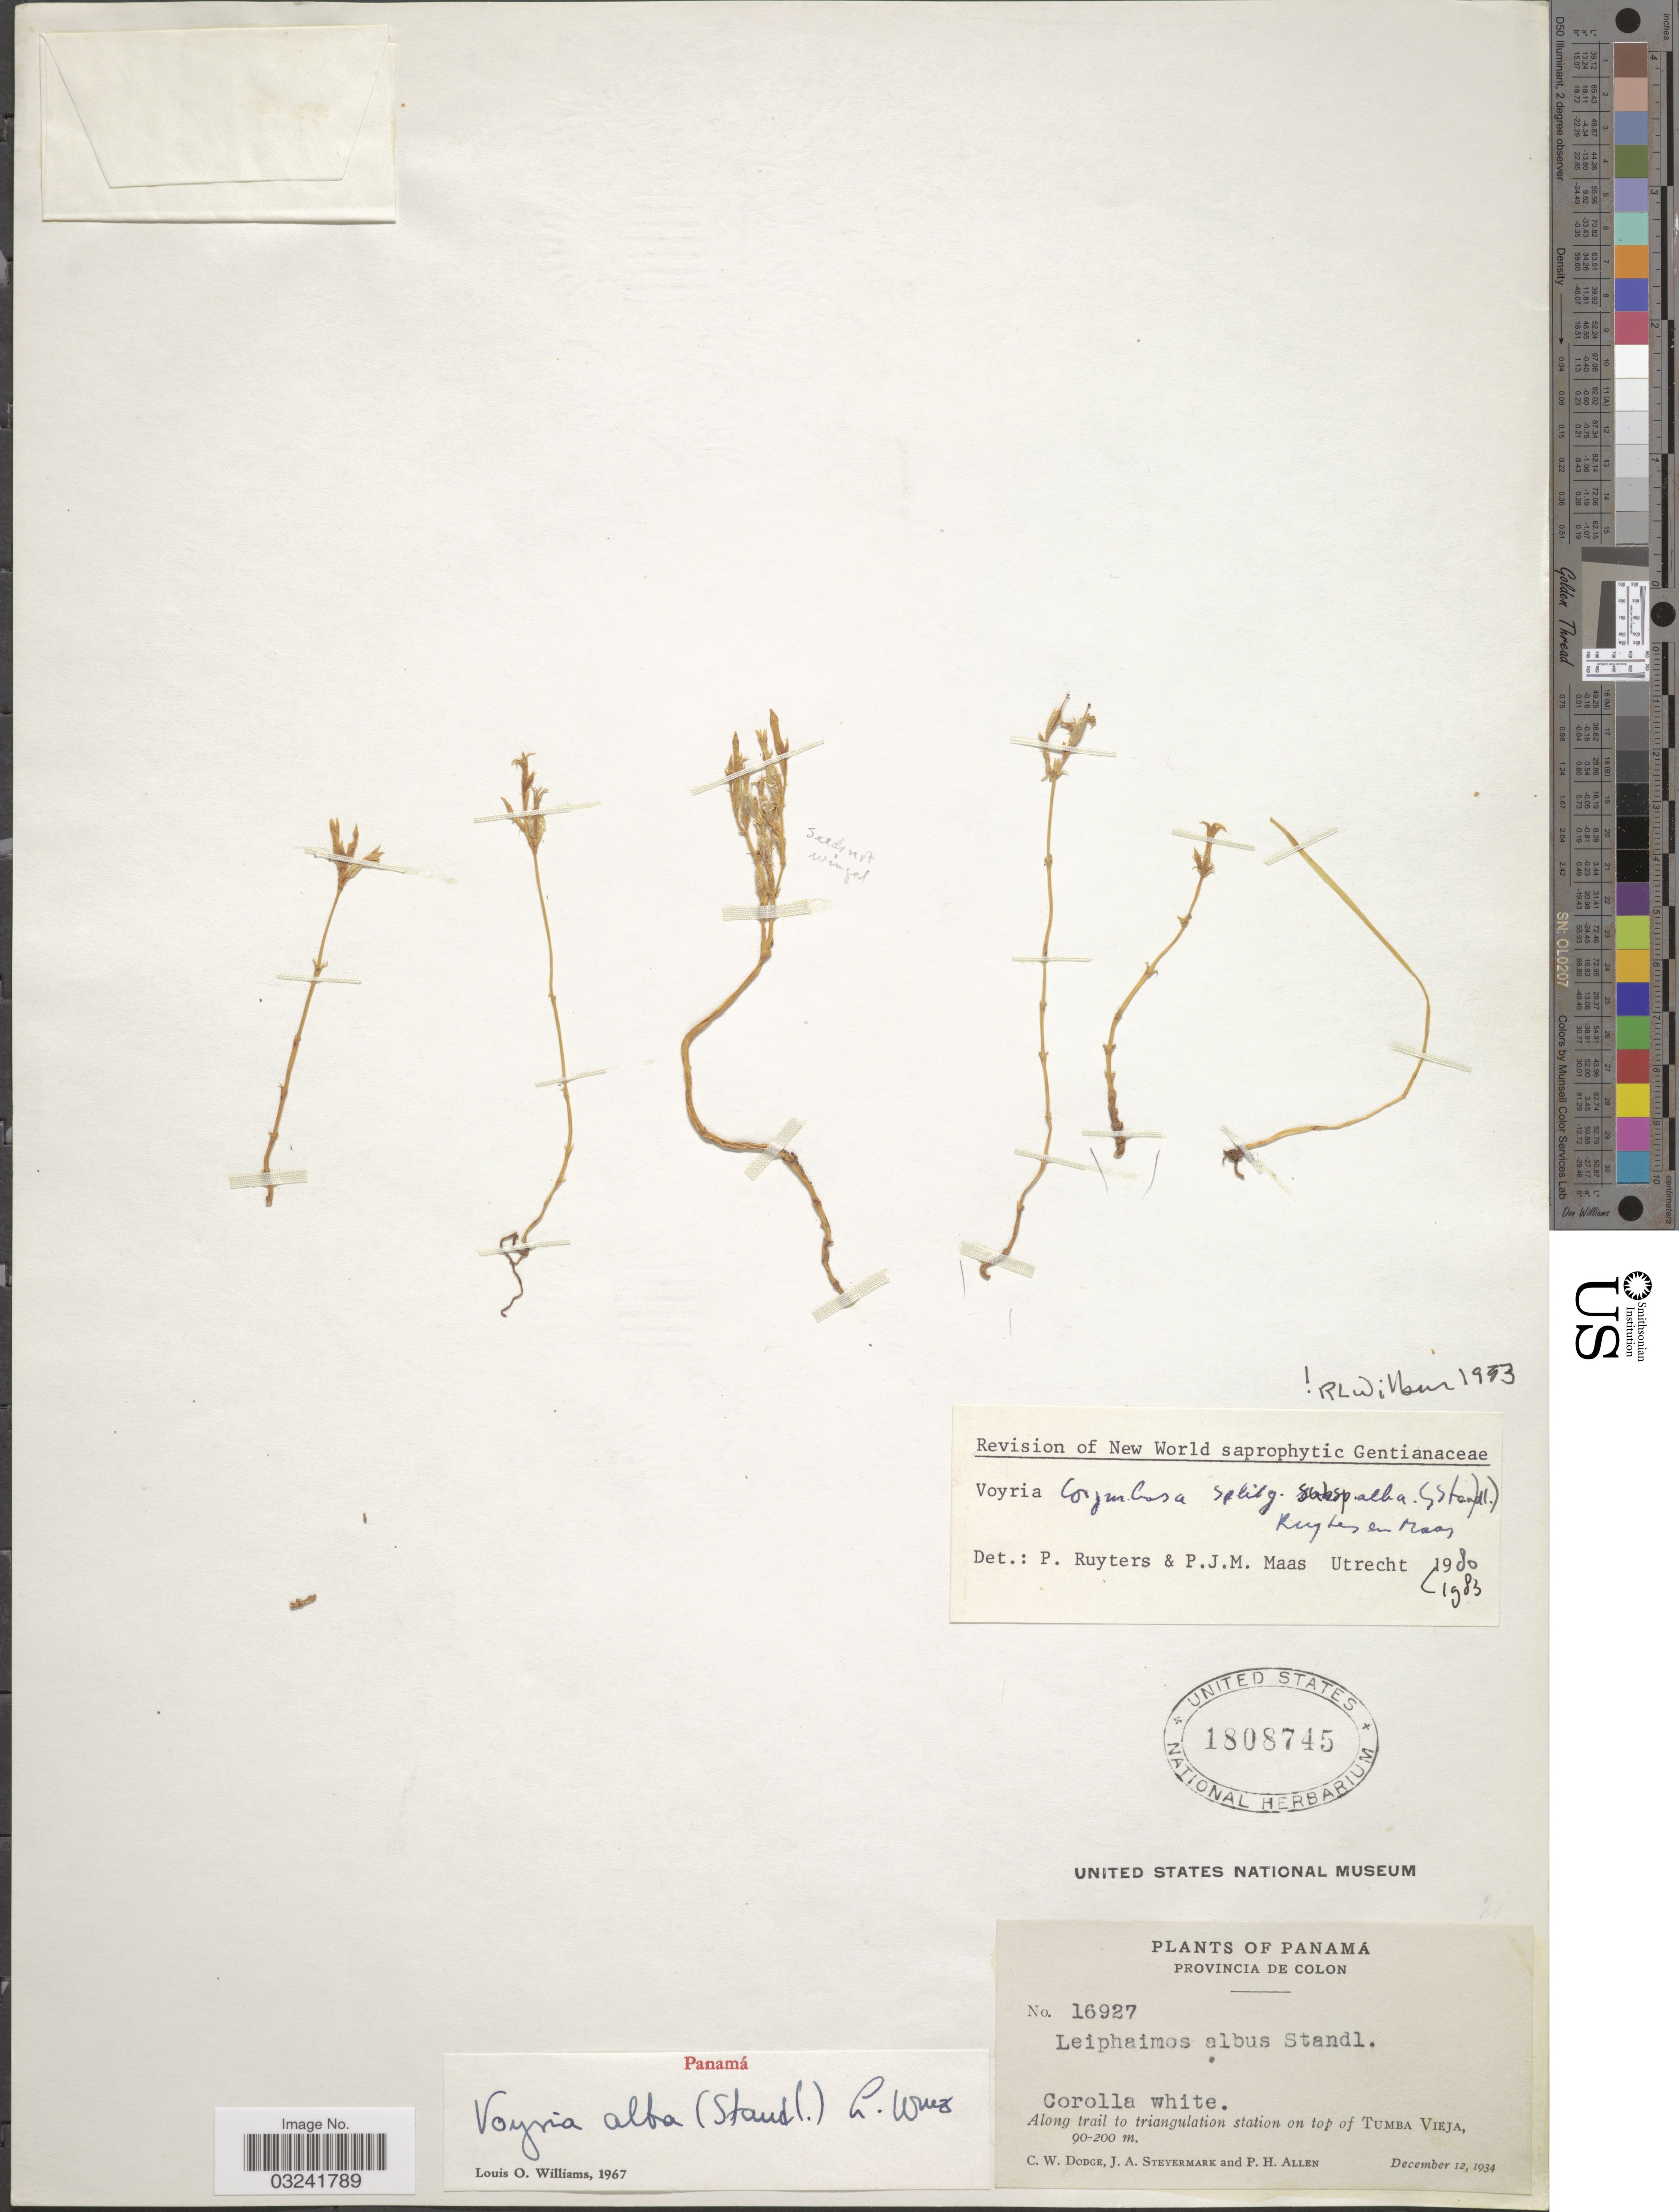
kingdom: Plantae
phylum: Tracheophyta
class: Magnoliopsida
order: Gentianales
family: Gentianaceae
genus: Voyria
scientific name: Voyria corymbosa subsp. alba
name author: (Standl.) Ruyters & Maas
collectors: C. Dodge, J. Steyermark & P. H. Allen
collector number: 16927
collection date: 1934-12-12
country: Panama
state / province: Colón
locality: Along trail to triangulation station on top of Tumba Vieja.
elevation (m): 90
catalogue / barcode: US 1808745